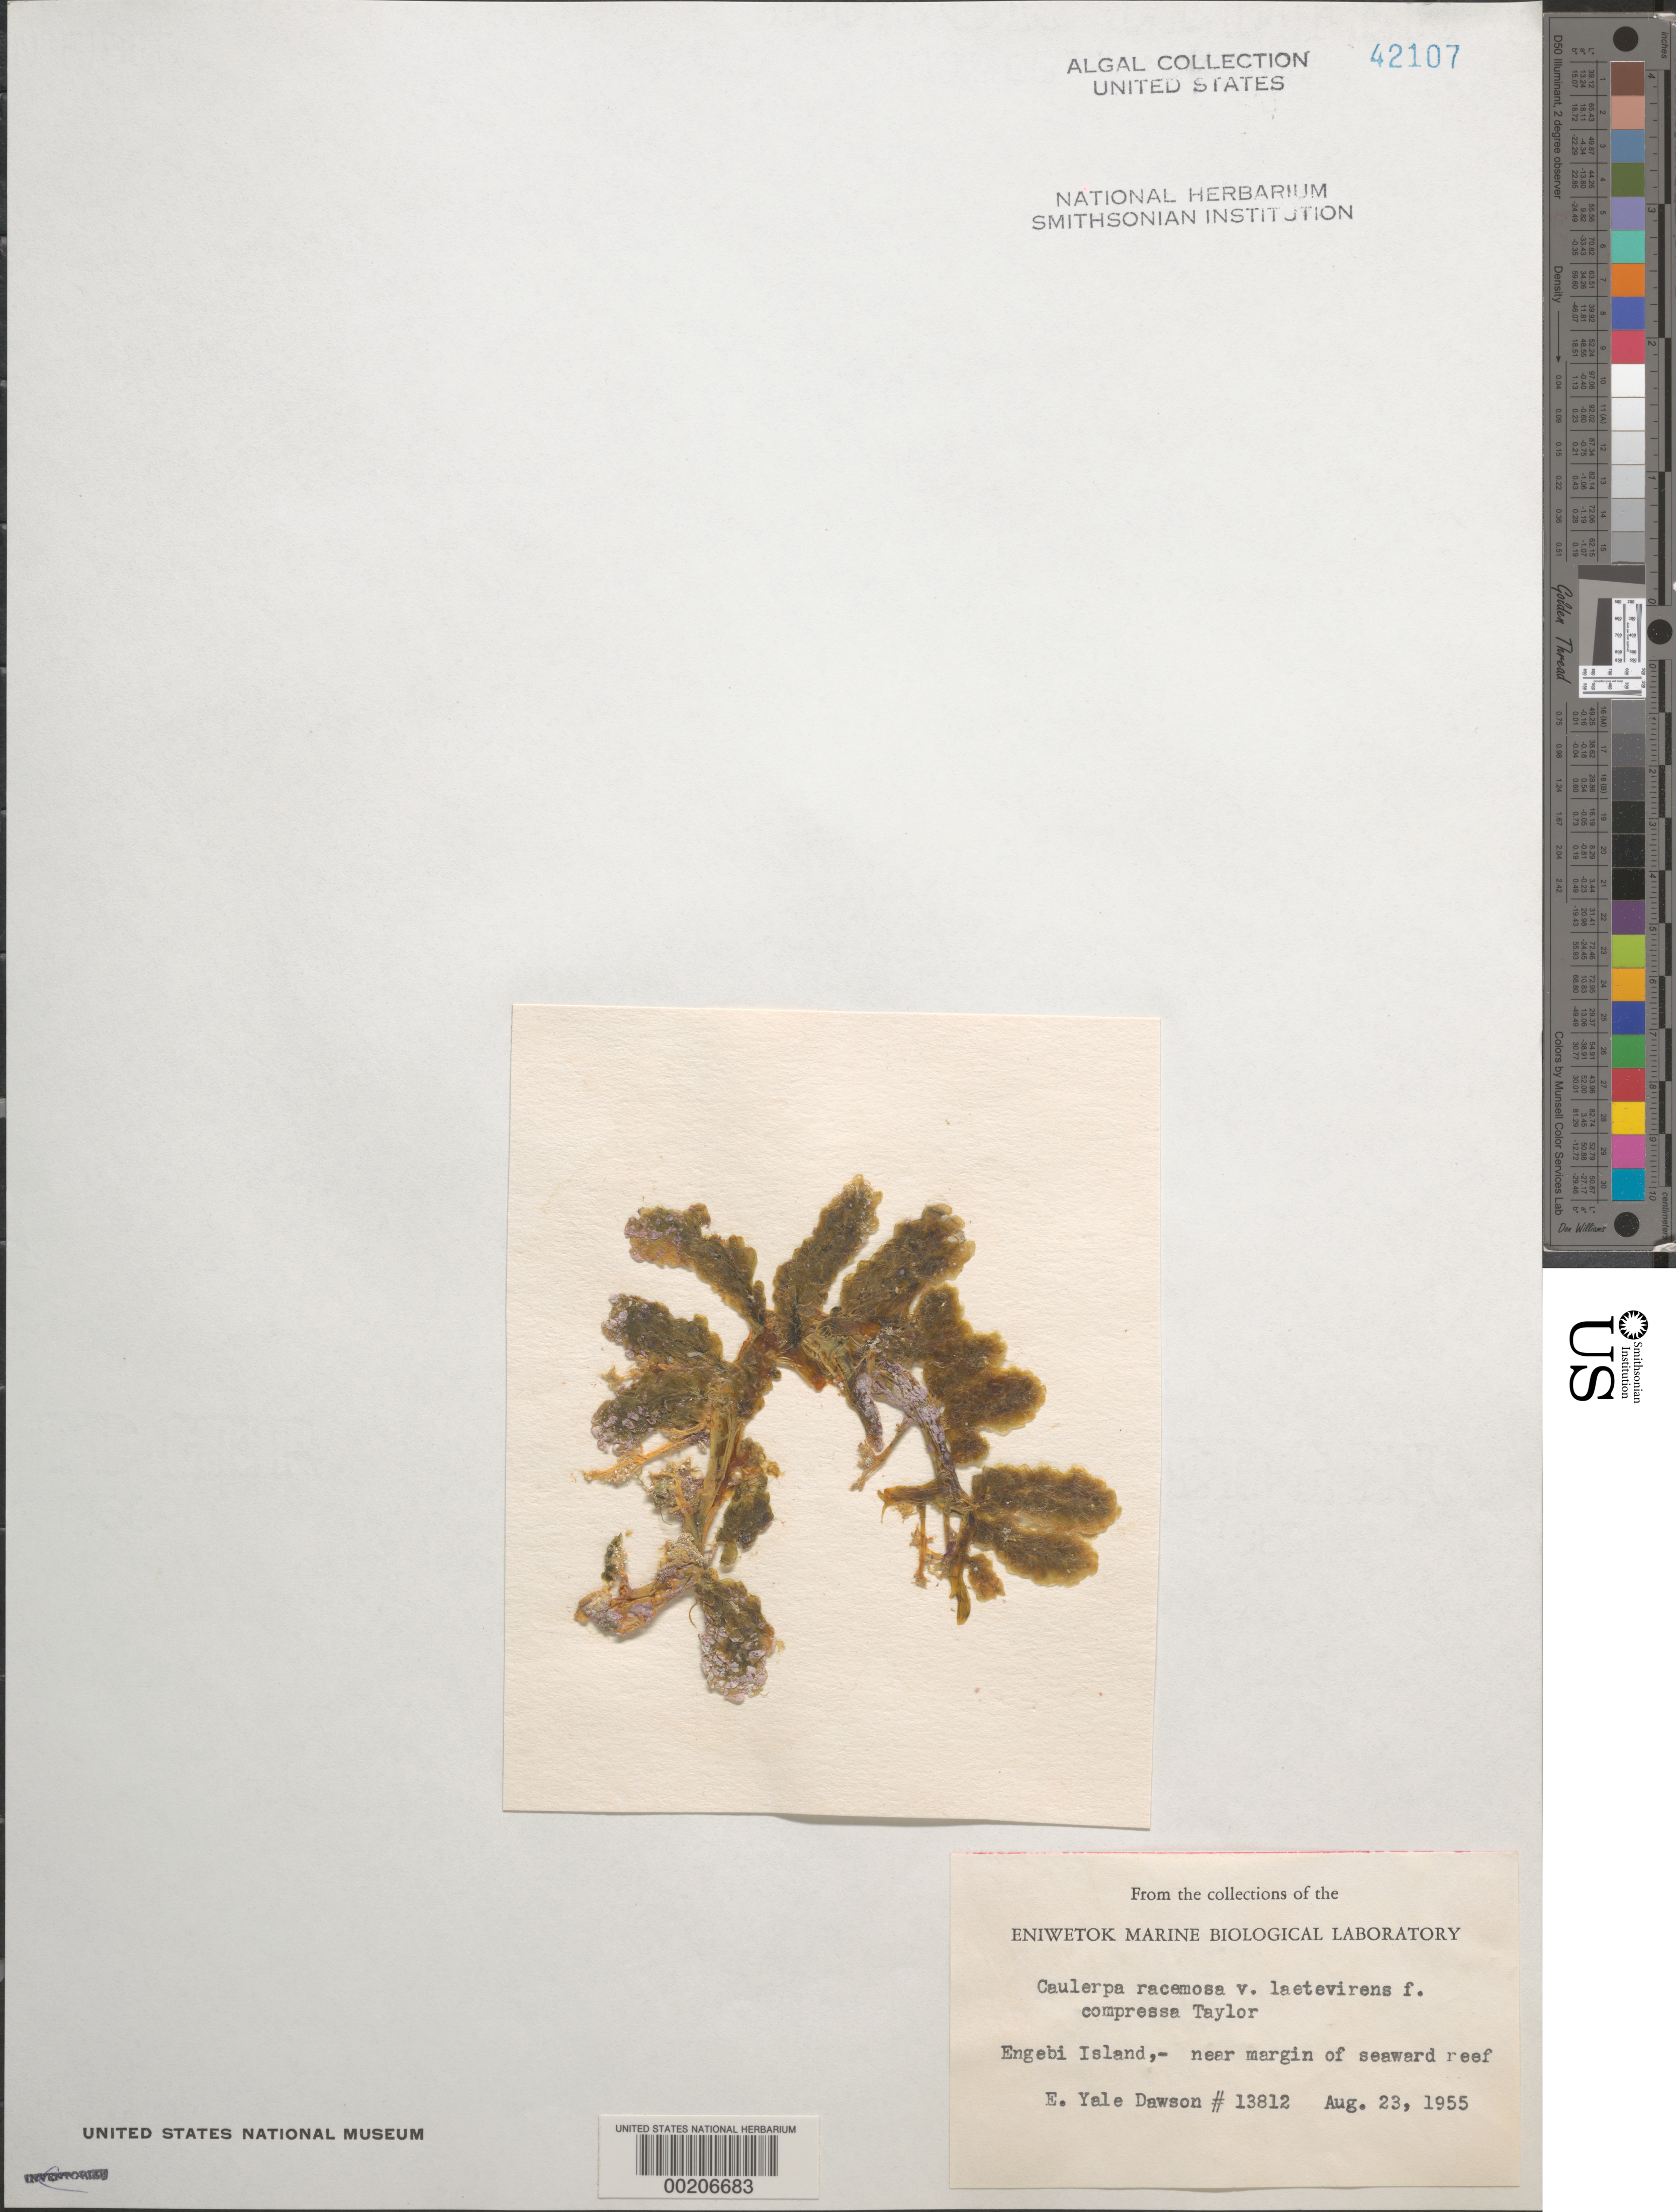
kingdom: Plantae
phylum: Chlorophyta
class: Ulvophyceae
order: Bryopsidales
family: Caulerpaceae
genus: Caulerpa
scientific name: Caulerpa racemosa var. laetevirens forma compressa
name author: W.R. Taylor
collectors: E. Y. Dawson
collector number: EYD 13812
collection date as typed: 23 Aug 1955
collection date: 1955-08-23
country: Marshall Islands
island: Enewetak [Eniwetok] Atoll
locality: Engebi Island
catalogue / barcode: US 42107